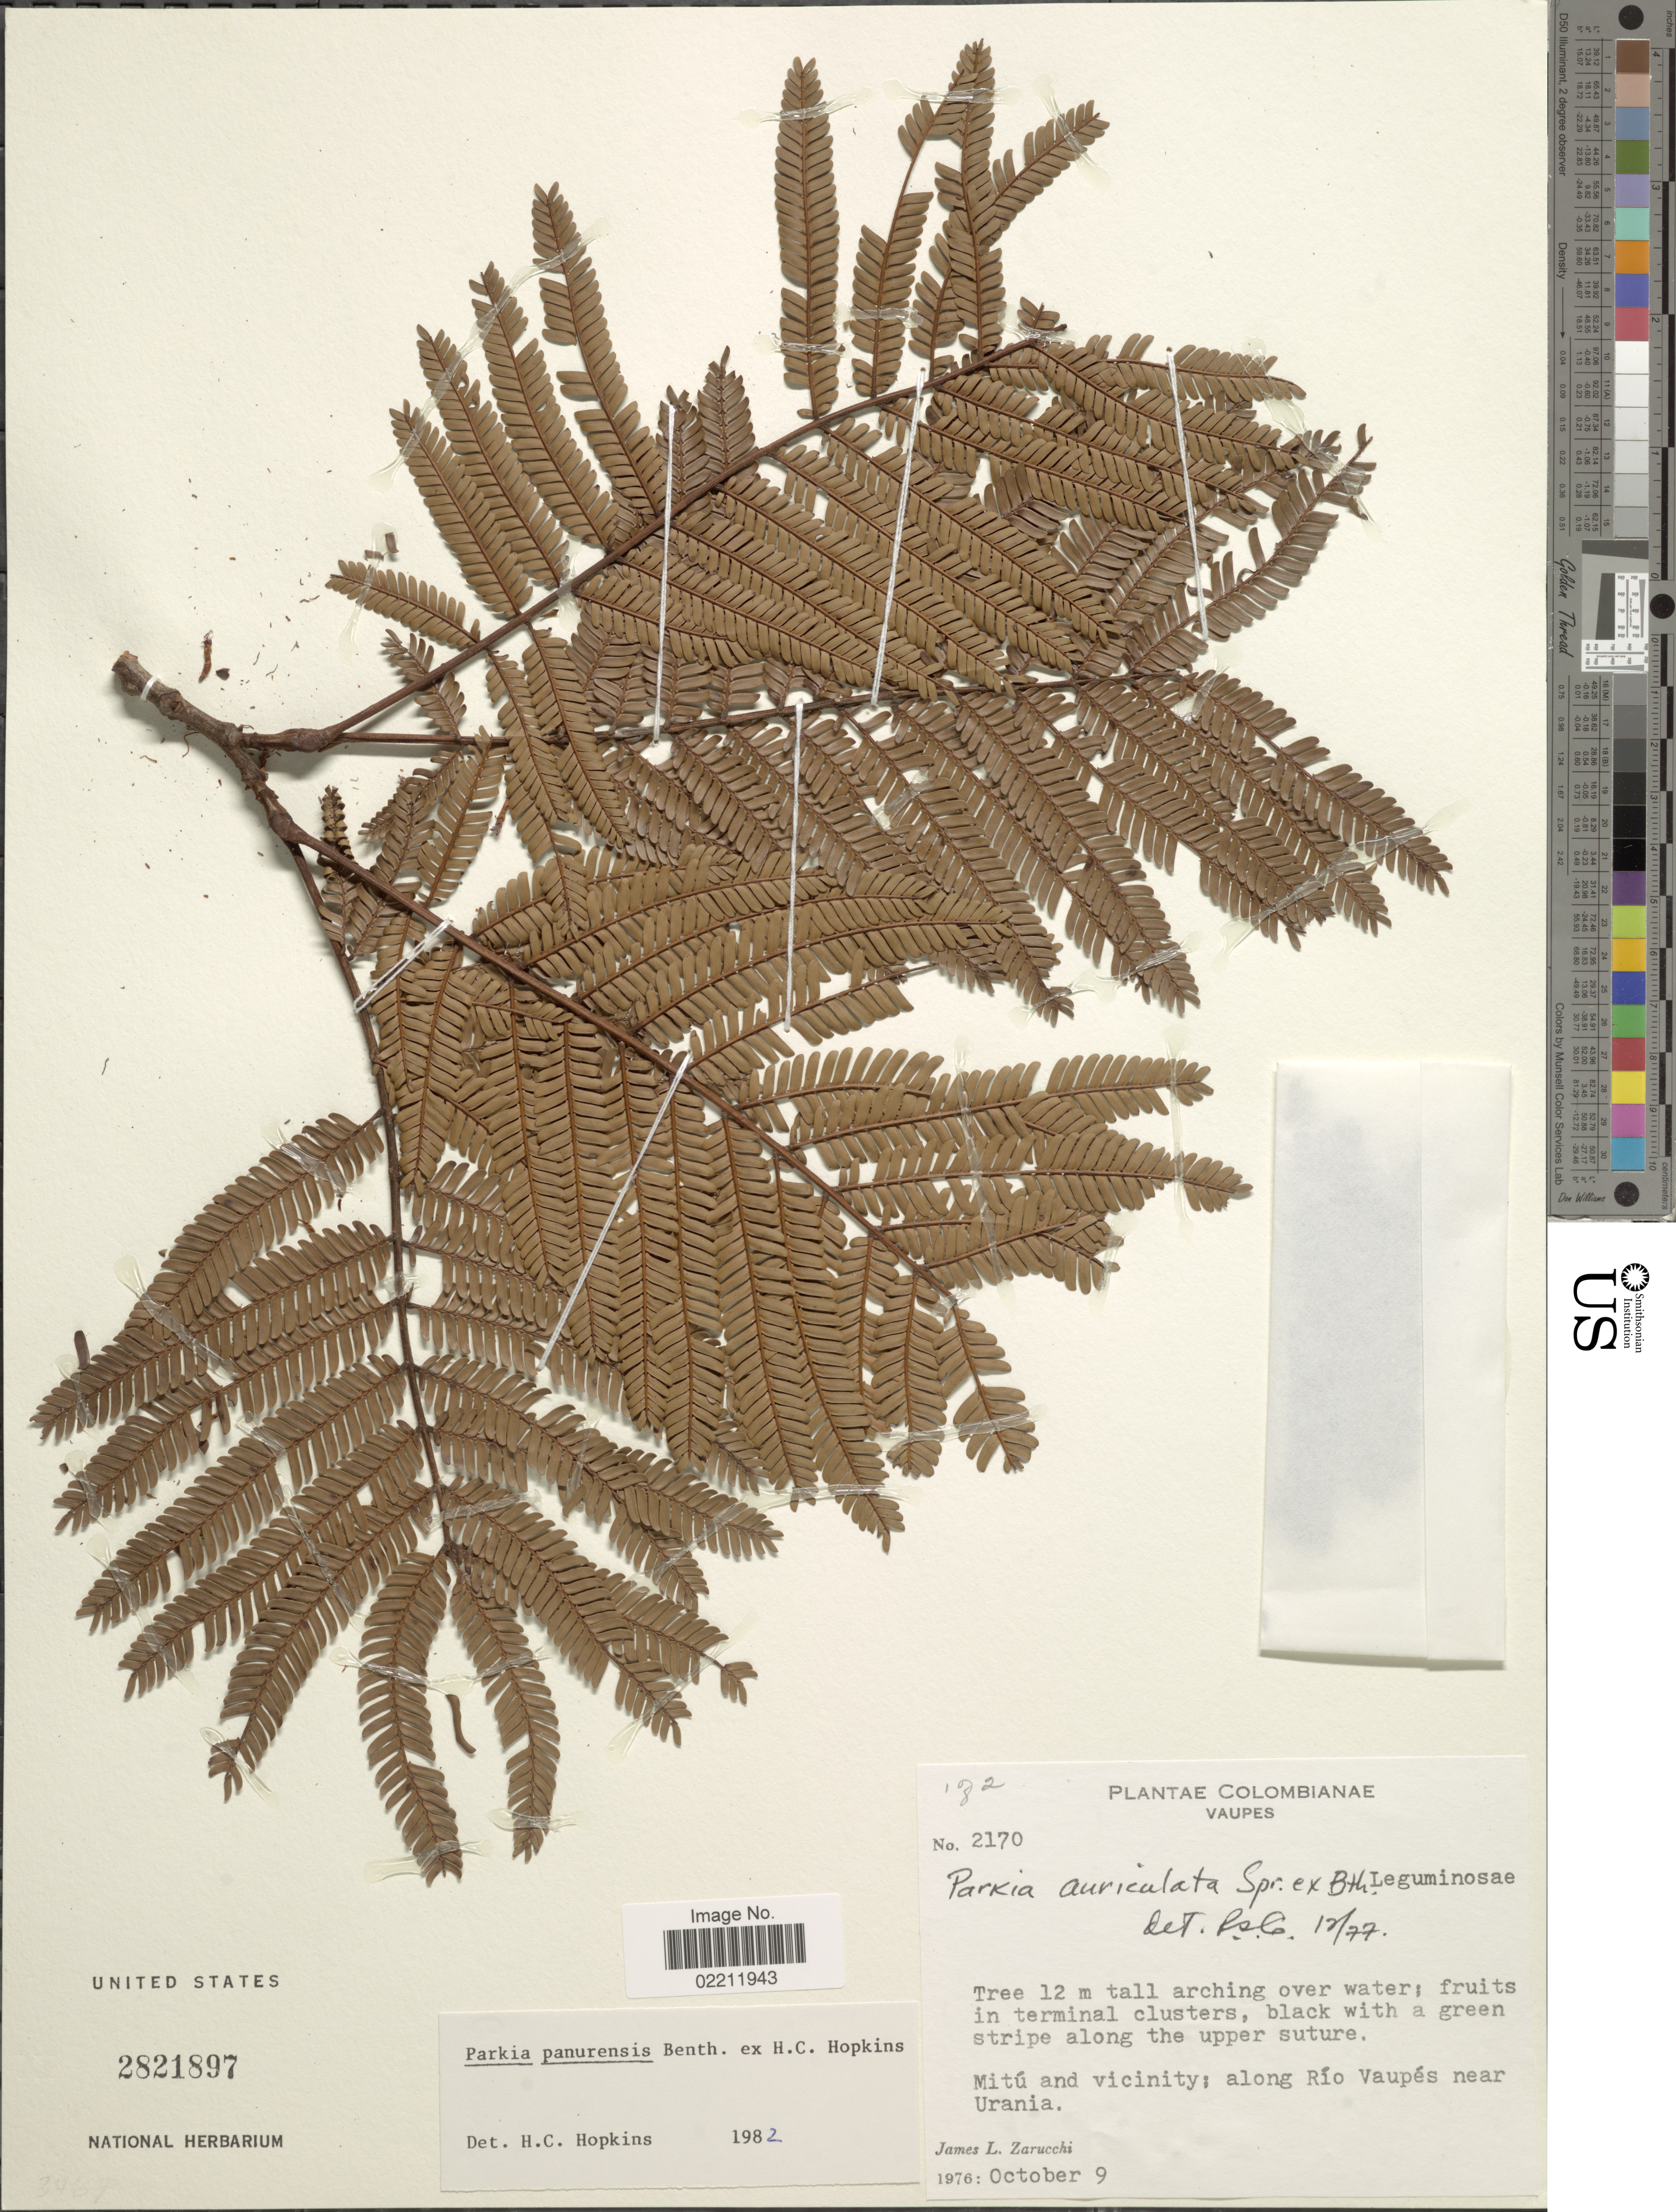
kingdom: Plantae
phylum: Tracheophyta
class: Magnoliopsida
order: Fabales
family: Fabaceae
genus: Parkia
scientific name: Parkia panurensis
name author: Benth.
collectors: J. L. Zarucchi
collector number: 2170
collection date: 1976-10-09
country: Colombia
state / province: Vaupés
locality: Colombianae, Mitu and vicinity : along Rio Vaupes near Urania.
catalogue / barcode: US 2821897